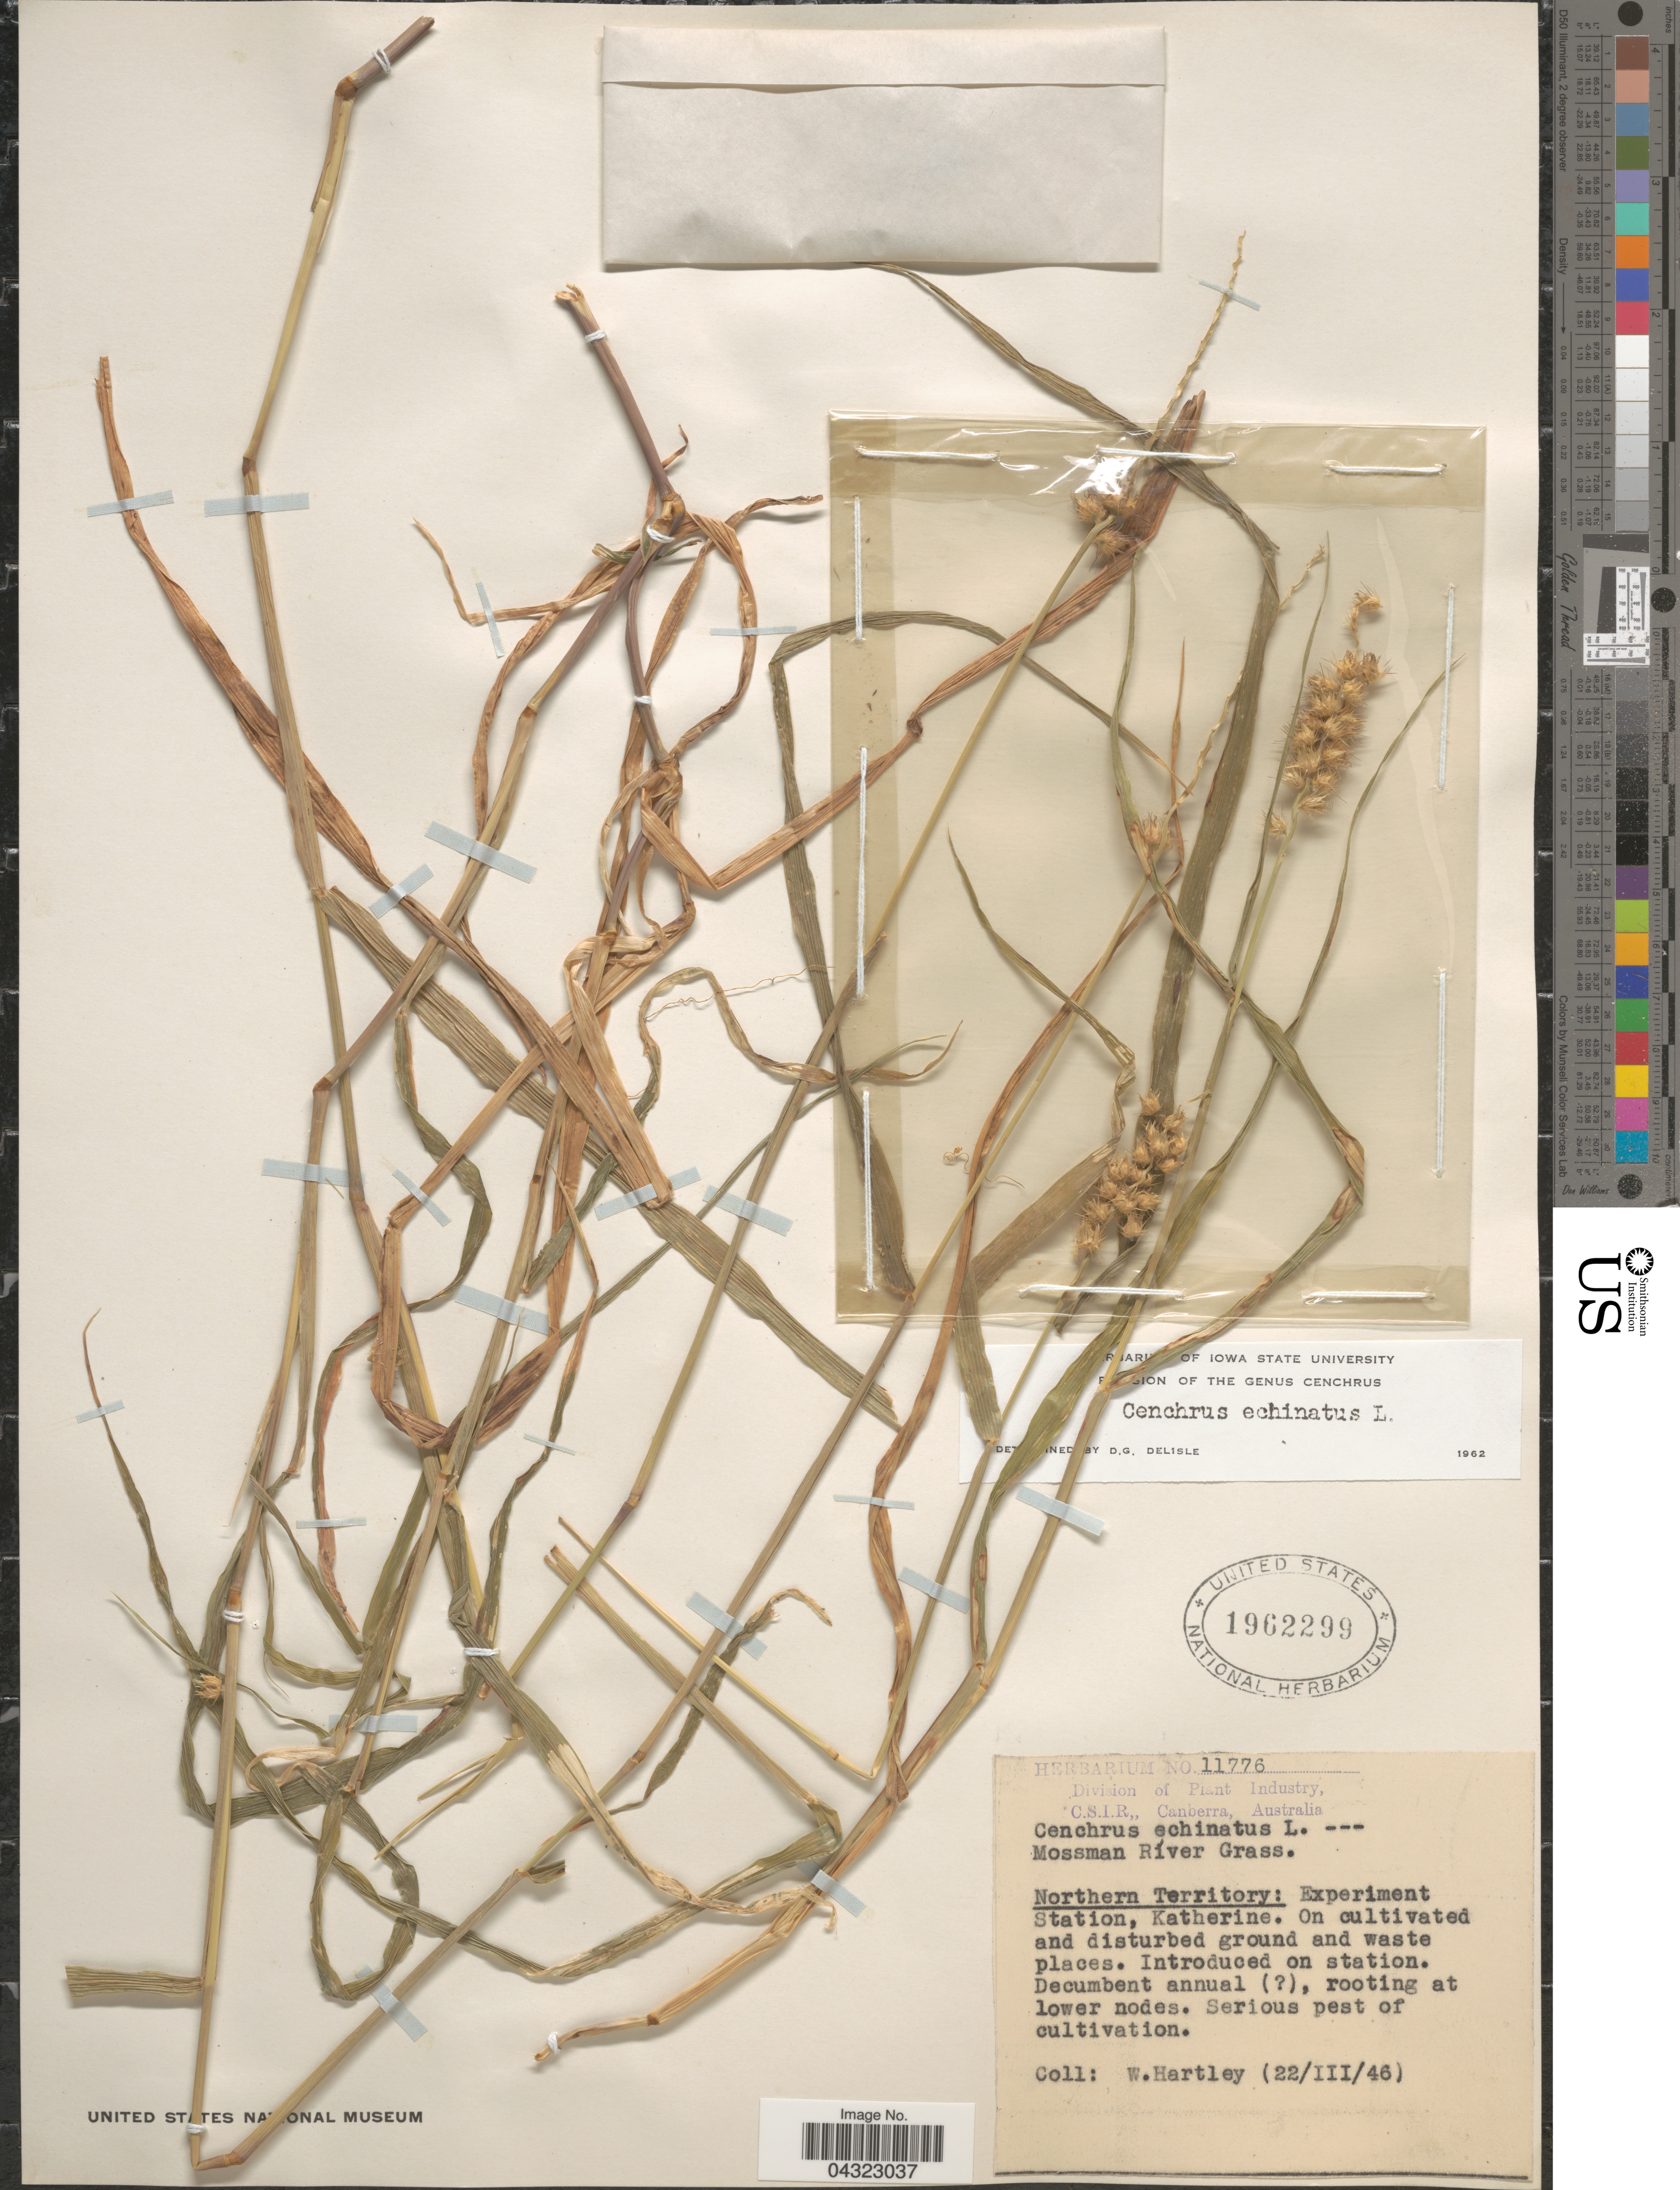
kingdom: Plantae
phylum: Tracheophyta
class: Liliopsida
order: Poales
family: Poaceae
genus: Cenchrus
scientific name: Cenchrus echinatus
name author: L.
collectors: W. Hartley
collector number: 11776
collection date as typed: Transcribed d/m/y: 22/3/46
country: Australia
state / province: Northern Territory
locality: Experiment Station, Katherine. On cultivated and disturbed ground and waste places.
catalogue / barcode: US 1962299